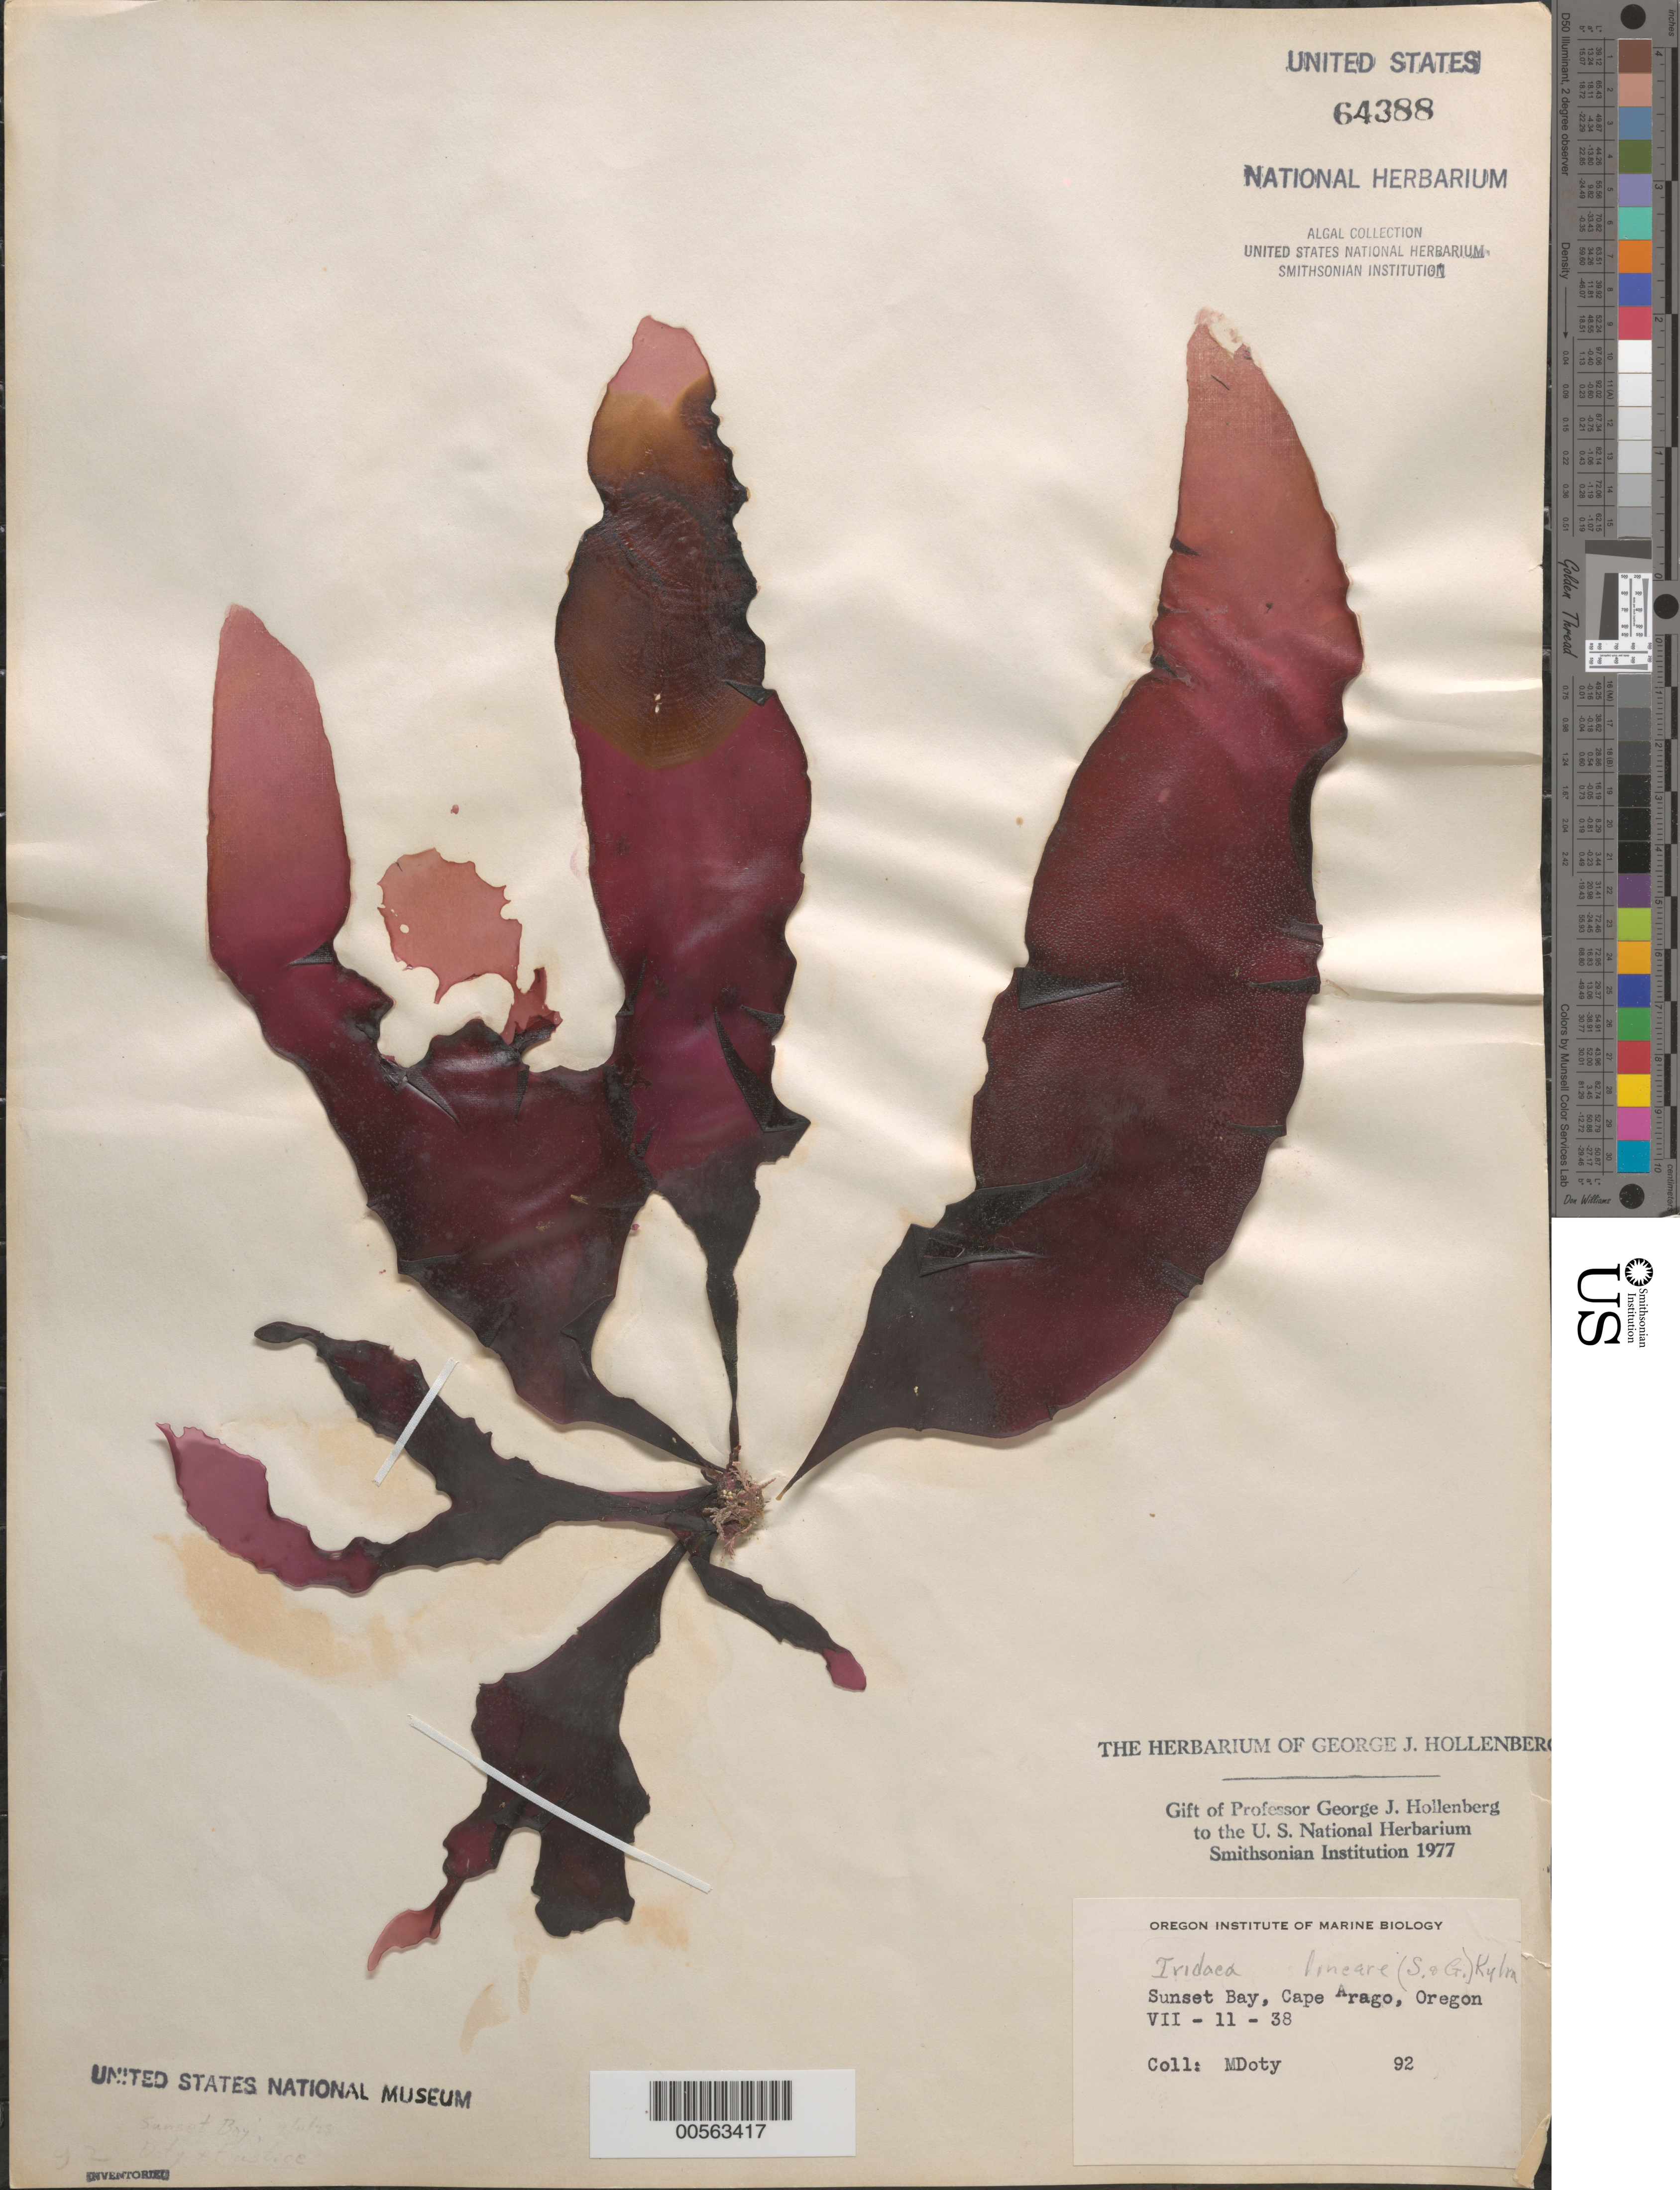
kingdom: Plantae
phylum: Rhodophyta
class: Florideophyceae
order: Gigartinales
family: Gigartinaceae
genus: Mazzaella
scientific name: Mazzaella linearis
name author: (Setchell & N.L. Gardner) Fredericq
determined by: Algae name updating Project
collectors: M. S. Doty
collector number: MSD 92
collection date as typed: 11 Jul 1938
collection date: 1938-07-11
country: United States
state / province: Oregon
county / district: Coos County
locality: Sunset Bay, Cape Arago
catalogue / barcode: US 64388